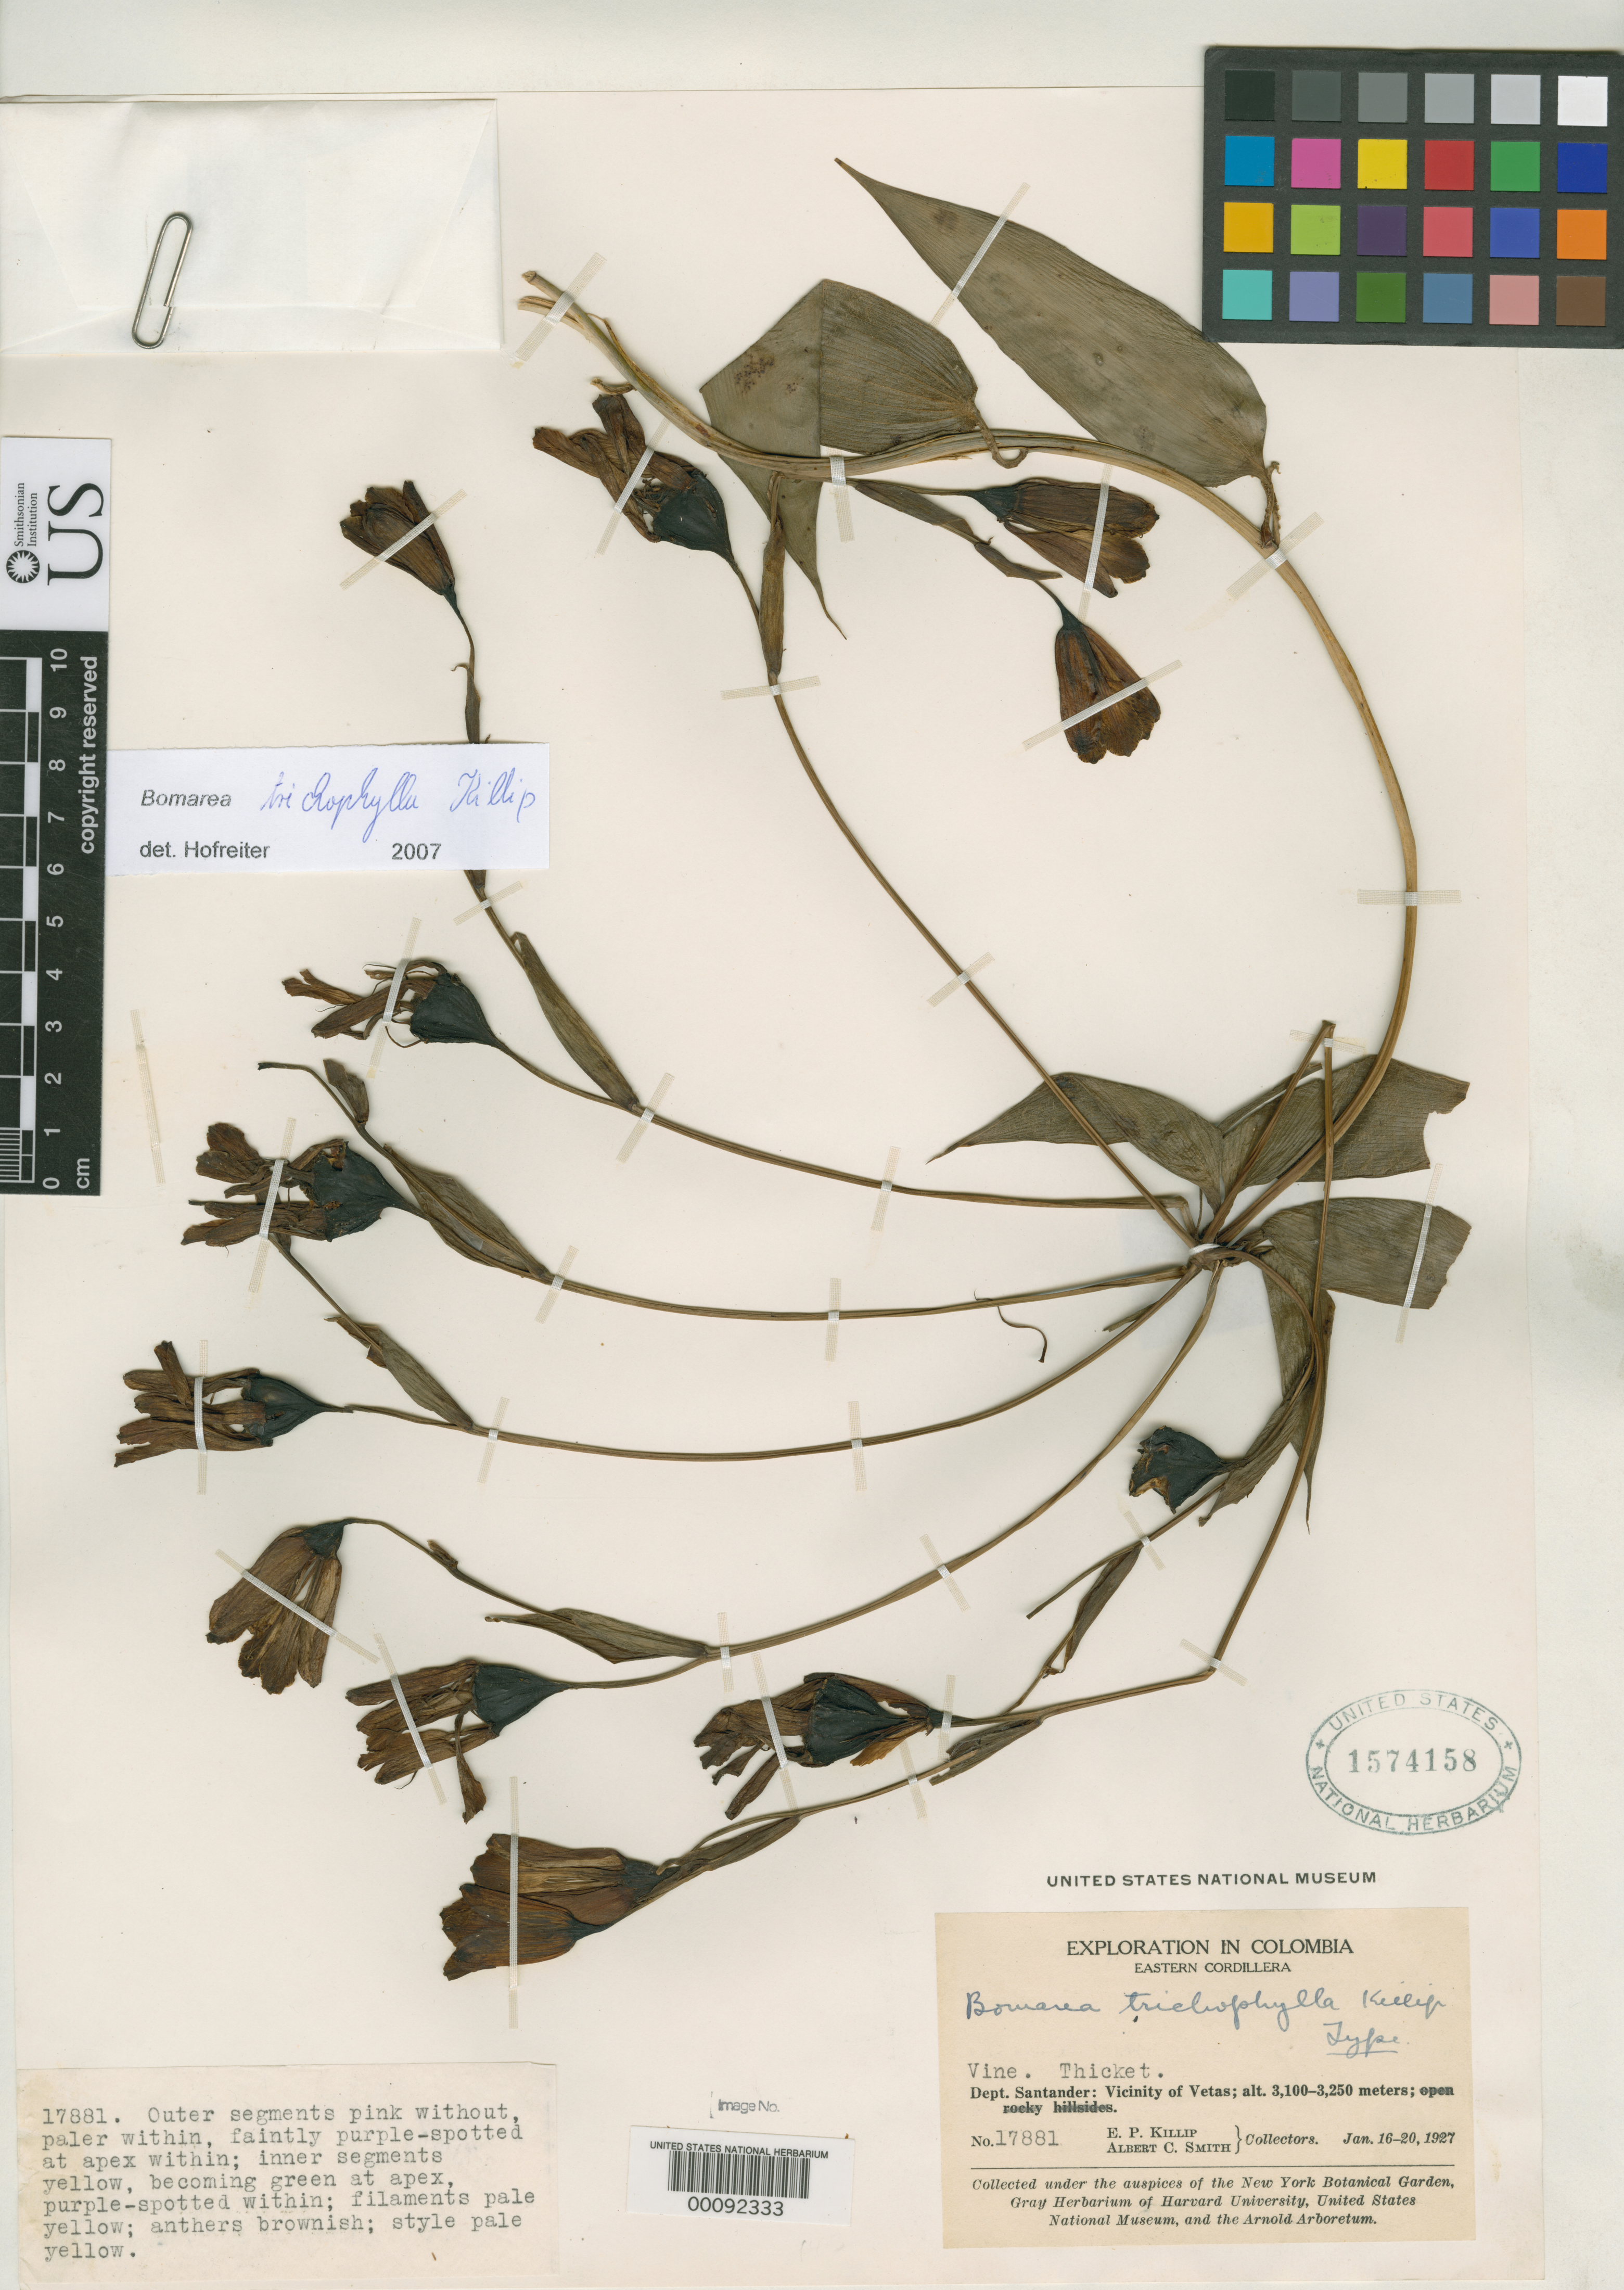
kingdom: Plantae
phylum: Tracheophyta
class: Liliopsida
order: Liliales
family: Alstroemeriaceae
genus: Bomarea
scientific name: Bomarea trichophylla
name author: Killip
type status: Holotype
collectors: E. P. Killip & A. C. Smith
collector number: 17881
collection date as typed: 19 Jan 1927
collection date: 1927-01-19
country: Colombia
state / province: Santander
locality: Eastern Cordillera, near Vetas.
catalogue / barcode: US 1574158